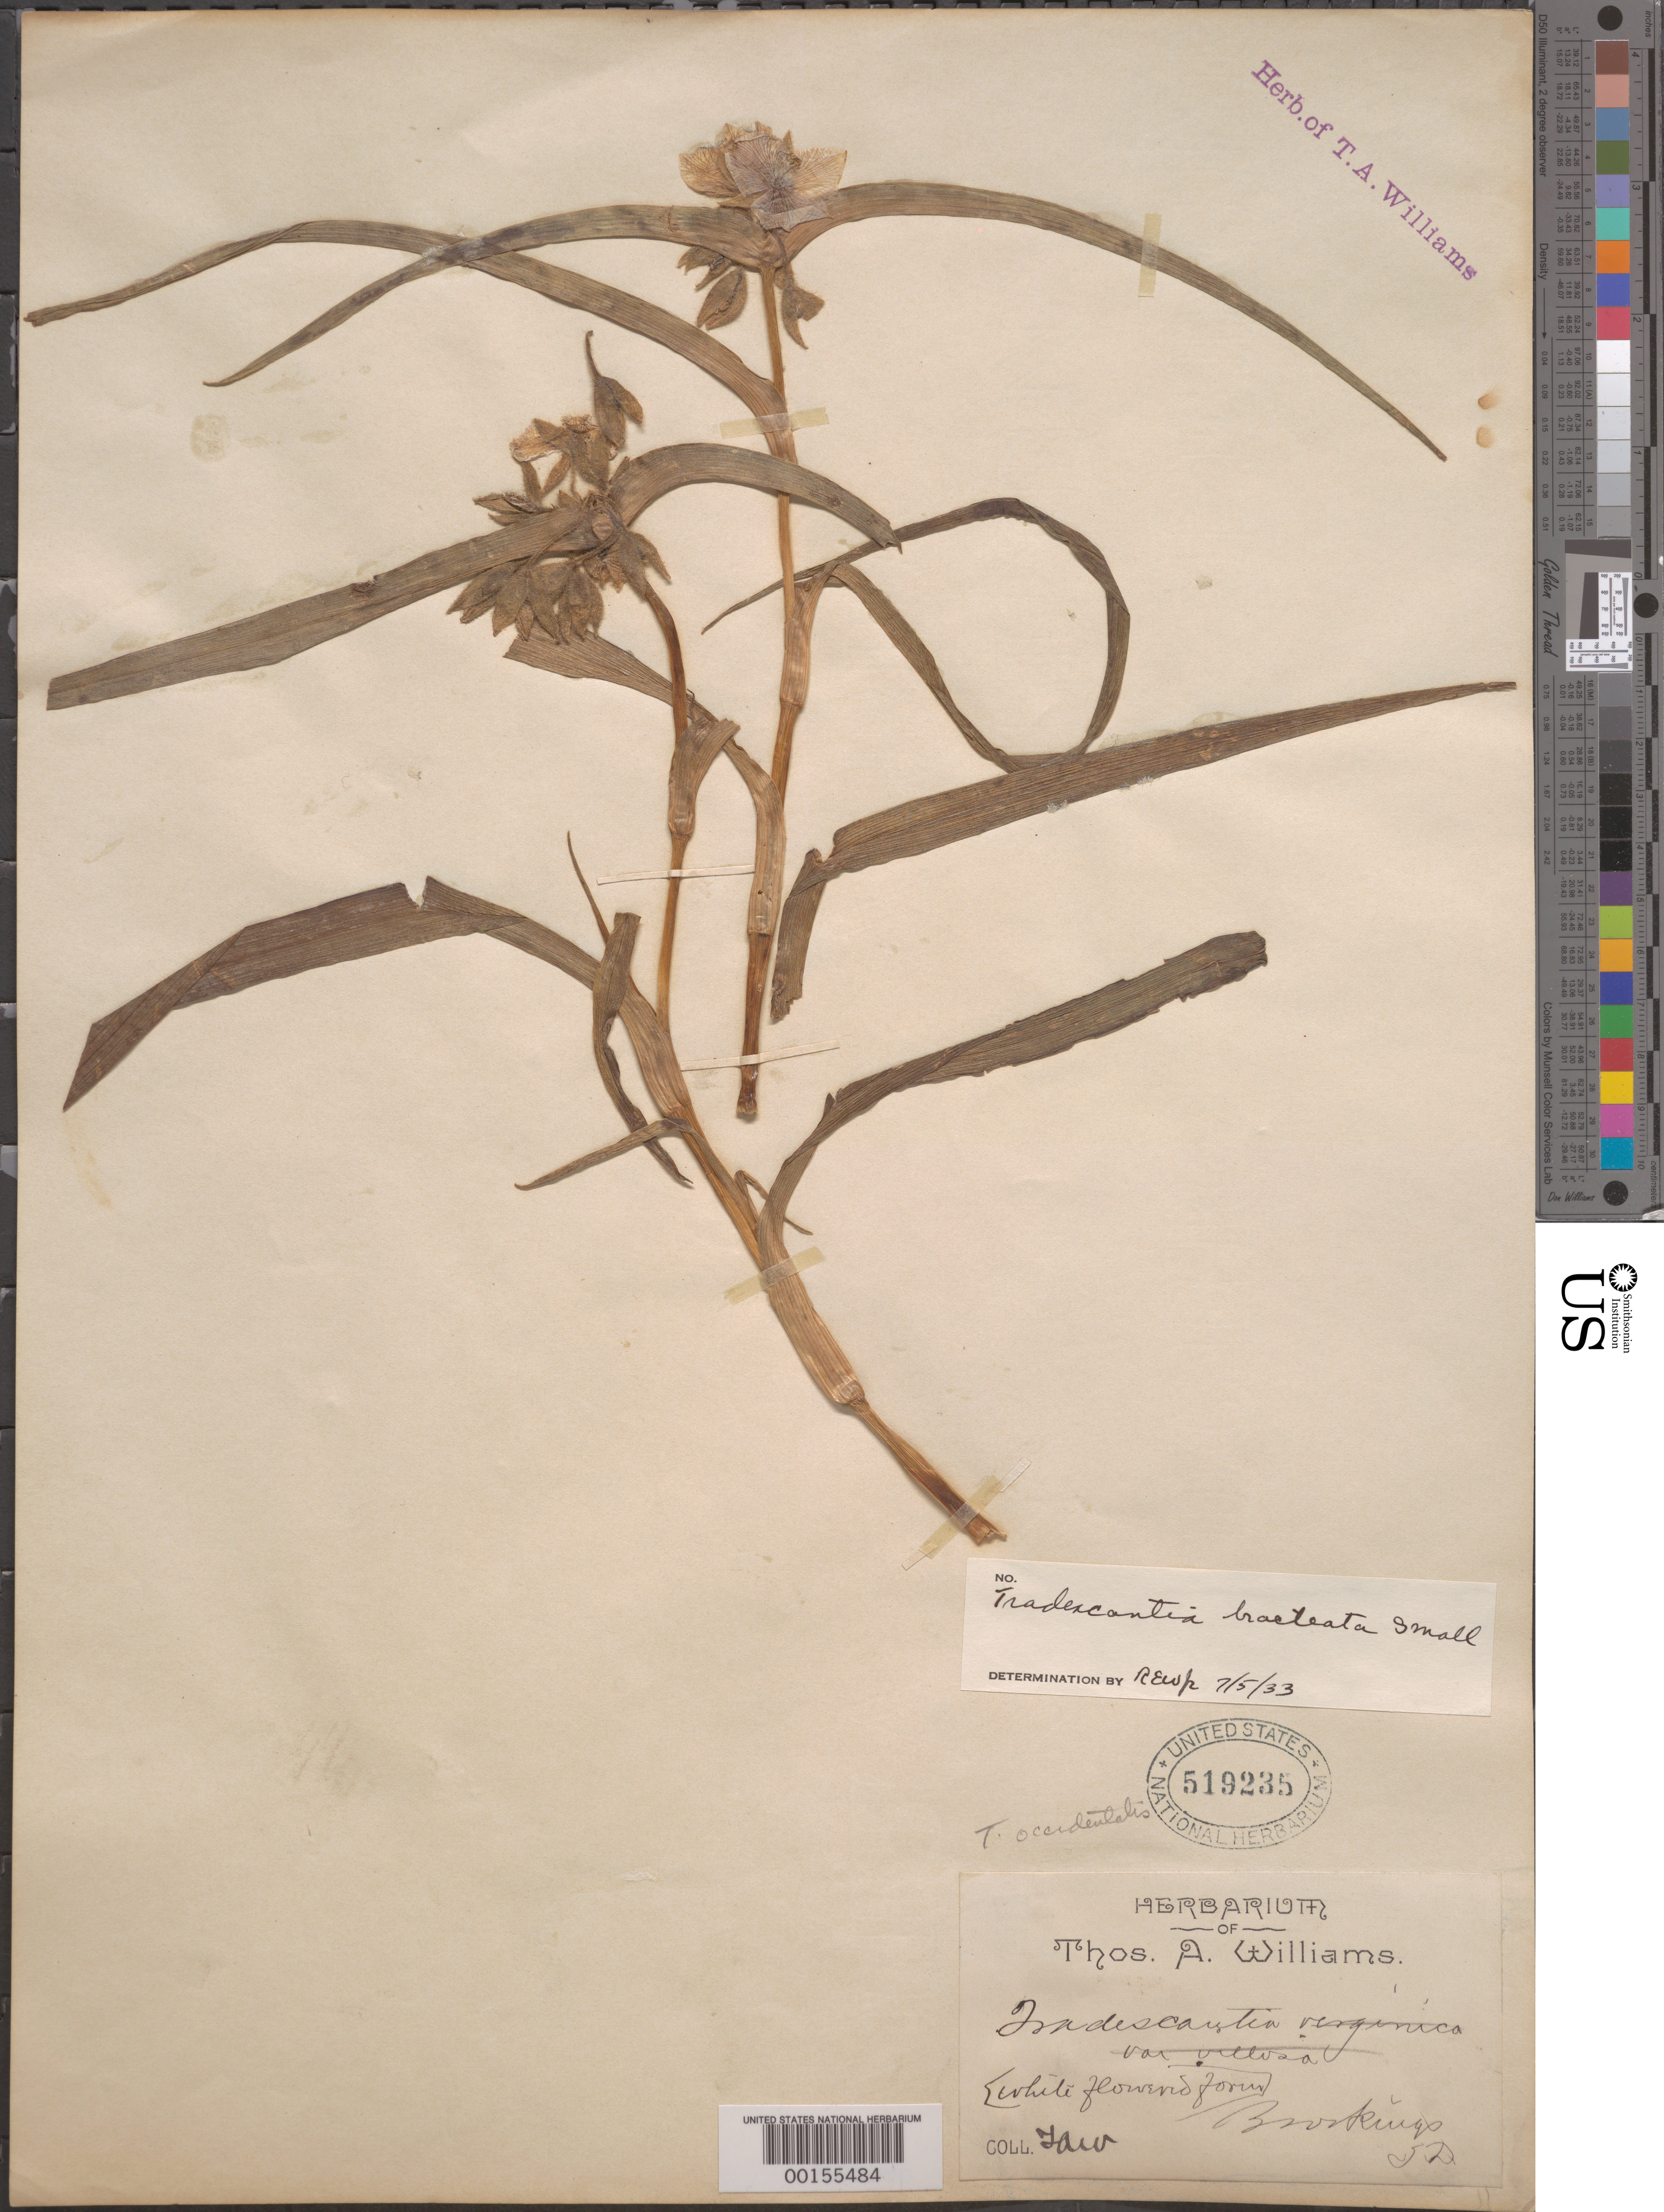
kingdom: Plantae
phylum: Tracheophyta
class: Liliopsida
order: Commelinales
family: Commelinaceae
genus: Tradescantia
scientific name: Tradescantia bracteata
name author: Small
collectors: T. A. Williams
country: United States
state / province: South Dakota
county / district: Brookings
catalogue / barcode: US 519235